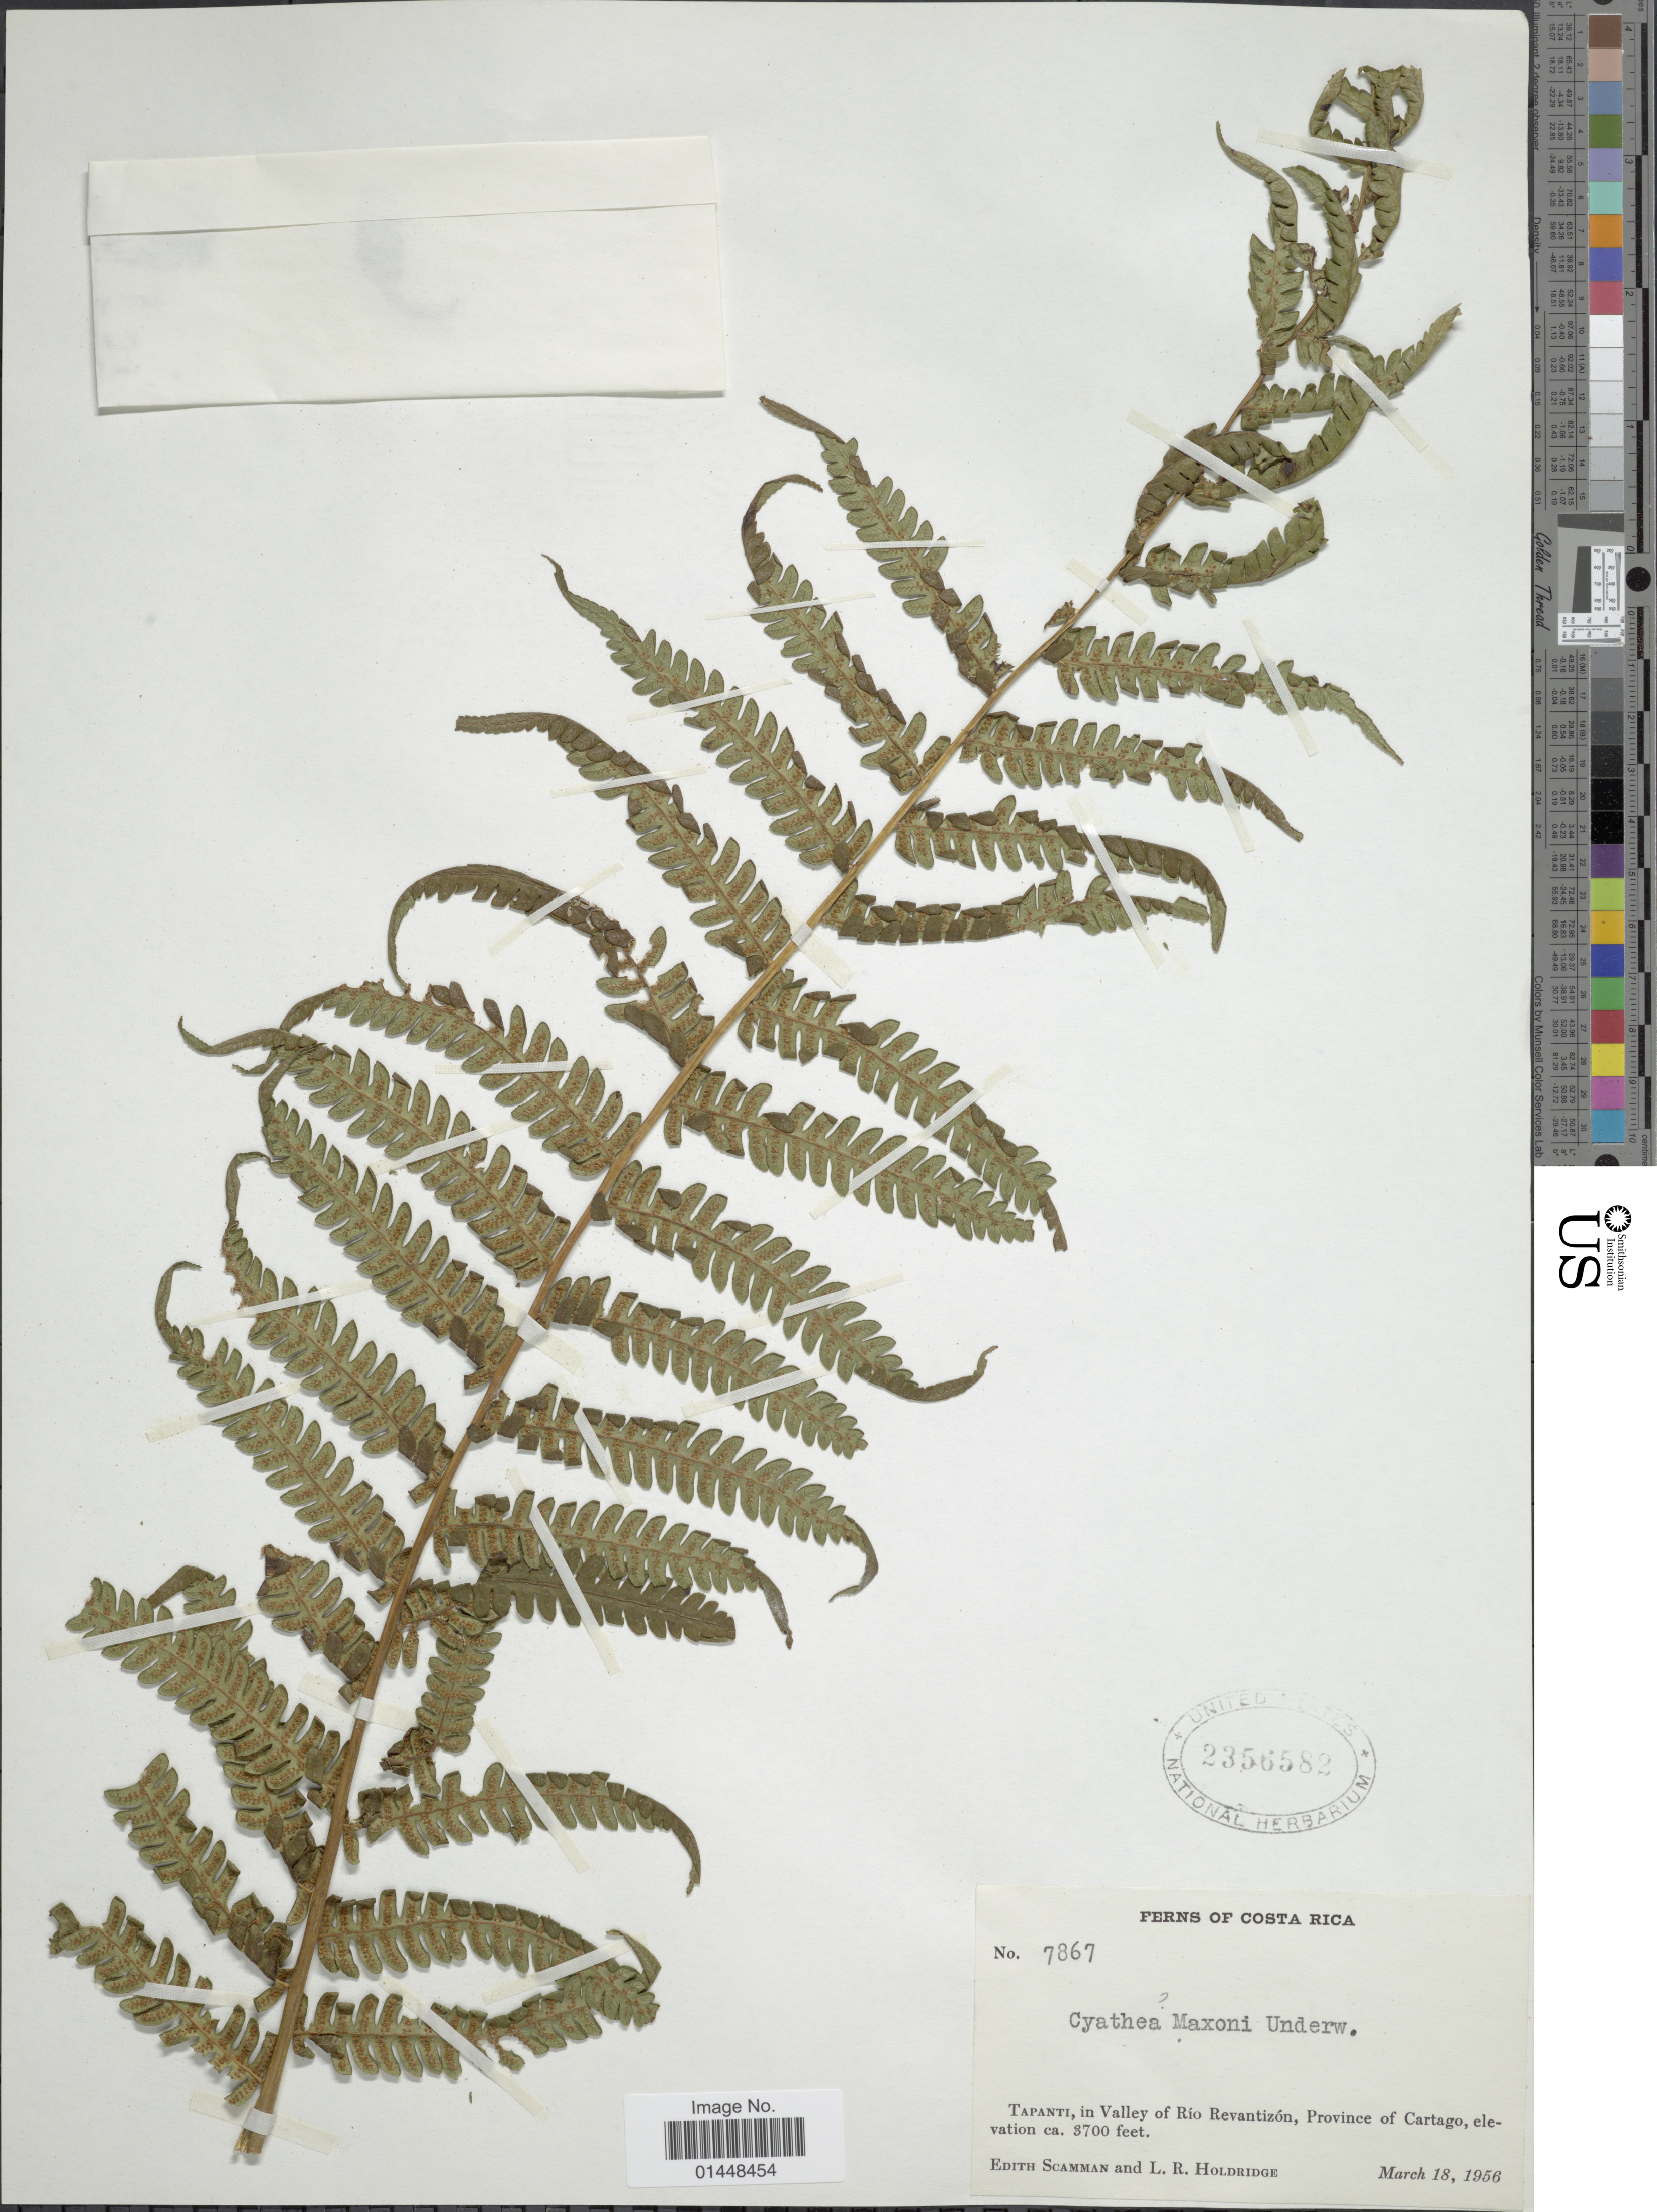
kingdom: Plantae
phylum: Tracheophyta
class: Polypodiopsida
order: Cyatheales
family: Cyatheaceae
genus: Cyathea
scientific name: Cyathea caracasana var. maxonii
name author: (Underw.) R.M. Tryon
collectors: E. Scamman & L. Holdridge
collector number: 7867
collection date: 1956-03-18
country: Costa Rica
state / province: Cartago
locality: Tapanti, in Valley of RIo Revantizon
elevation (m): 1128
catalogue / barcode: US 2356582